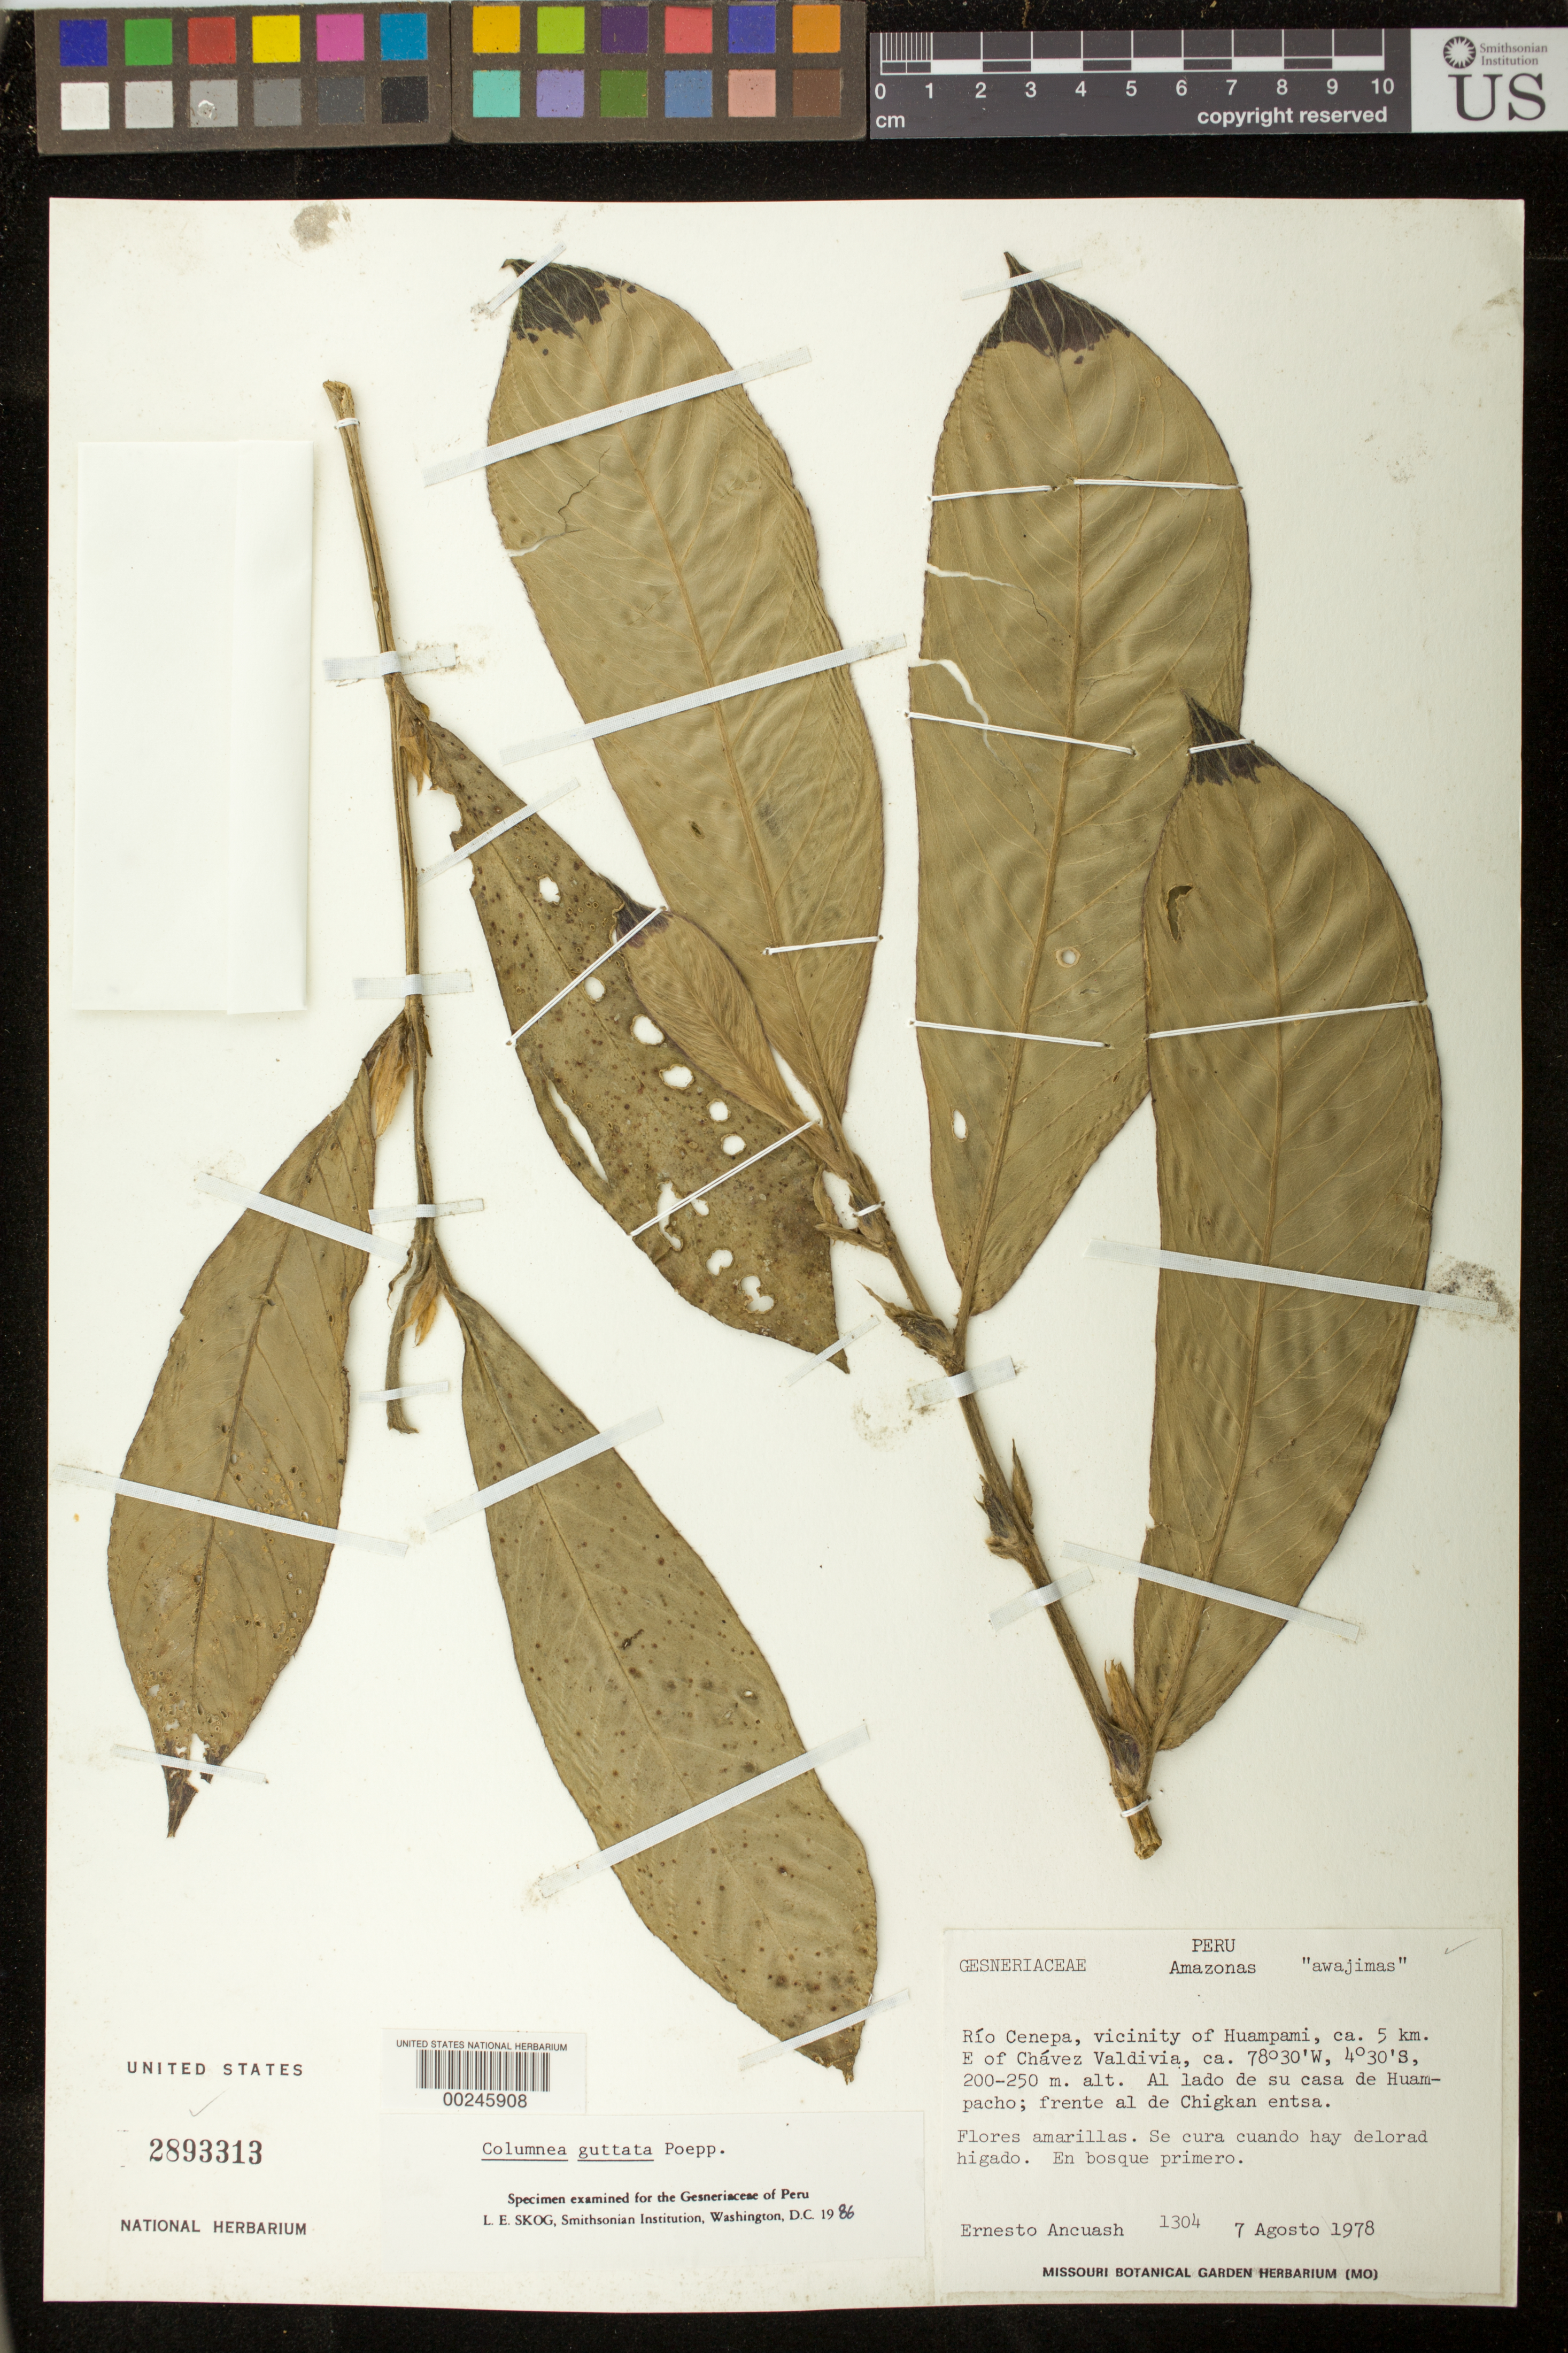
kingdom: Plantae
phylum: Tracheophyta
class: Magnoliopsida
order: Lamiales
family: Gesneriaceae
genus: Columnea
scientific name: Columnea guttata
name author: Poepp.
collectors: E. Ancuash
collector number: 1304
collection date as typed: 07 Aug 1978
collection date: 1978-08-07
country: Peru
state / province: Amazonas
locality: Rio Cenepa, vicinity of Huampami, ca 5 km E of Chavez Valdivia, beside su Casa de Huampacho, opposite Chigkan Entsa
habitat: Primary forest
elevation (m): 200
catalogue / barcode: US 2893313